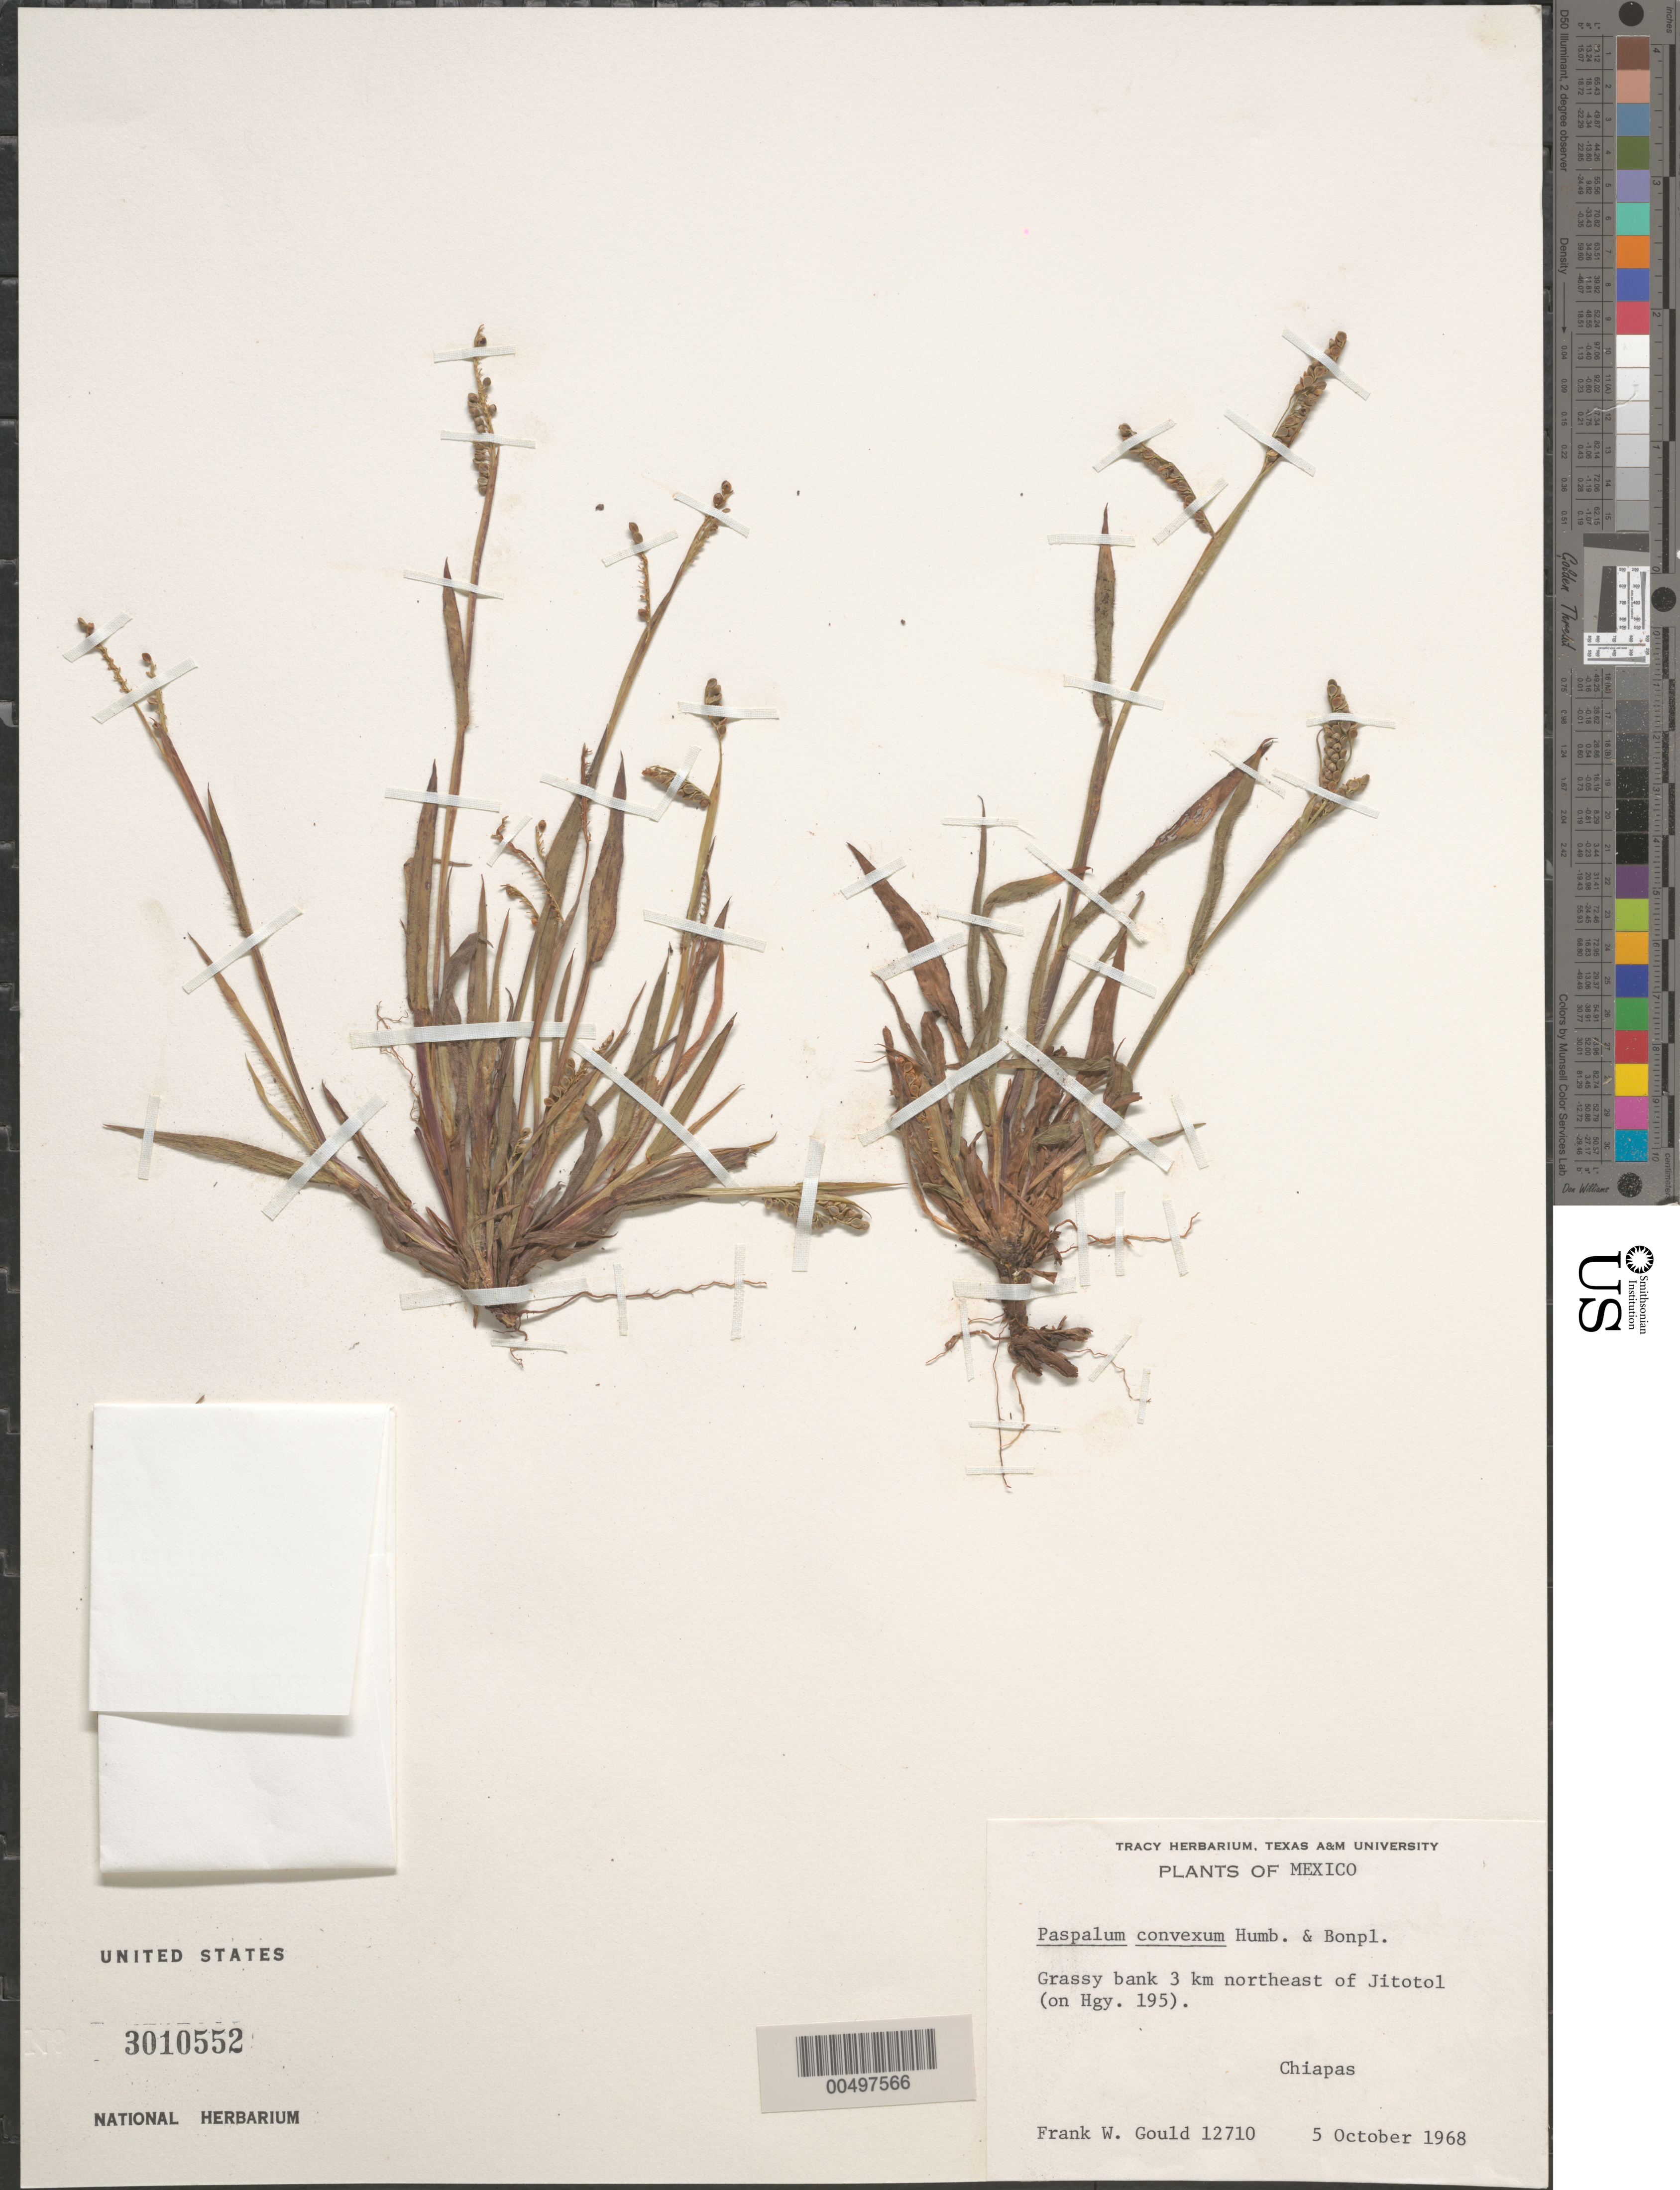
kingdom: Plantae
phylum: Tracheophyta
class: Liliopsida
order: Poales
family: Poaceae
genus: Paspalum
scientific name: Paspalum convexum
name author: Humb. & Bonpl. ex Flüggé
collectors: F. W. Gould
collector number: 12710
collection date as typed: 5 Oct 1968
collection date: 1968-10-05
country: Mexico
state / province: Chiapas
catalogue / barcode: US 3010552